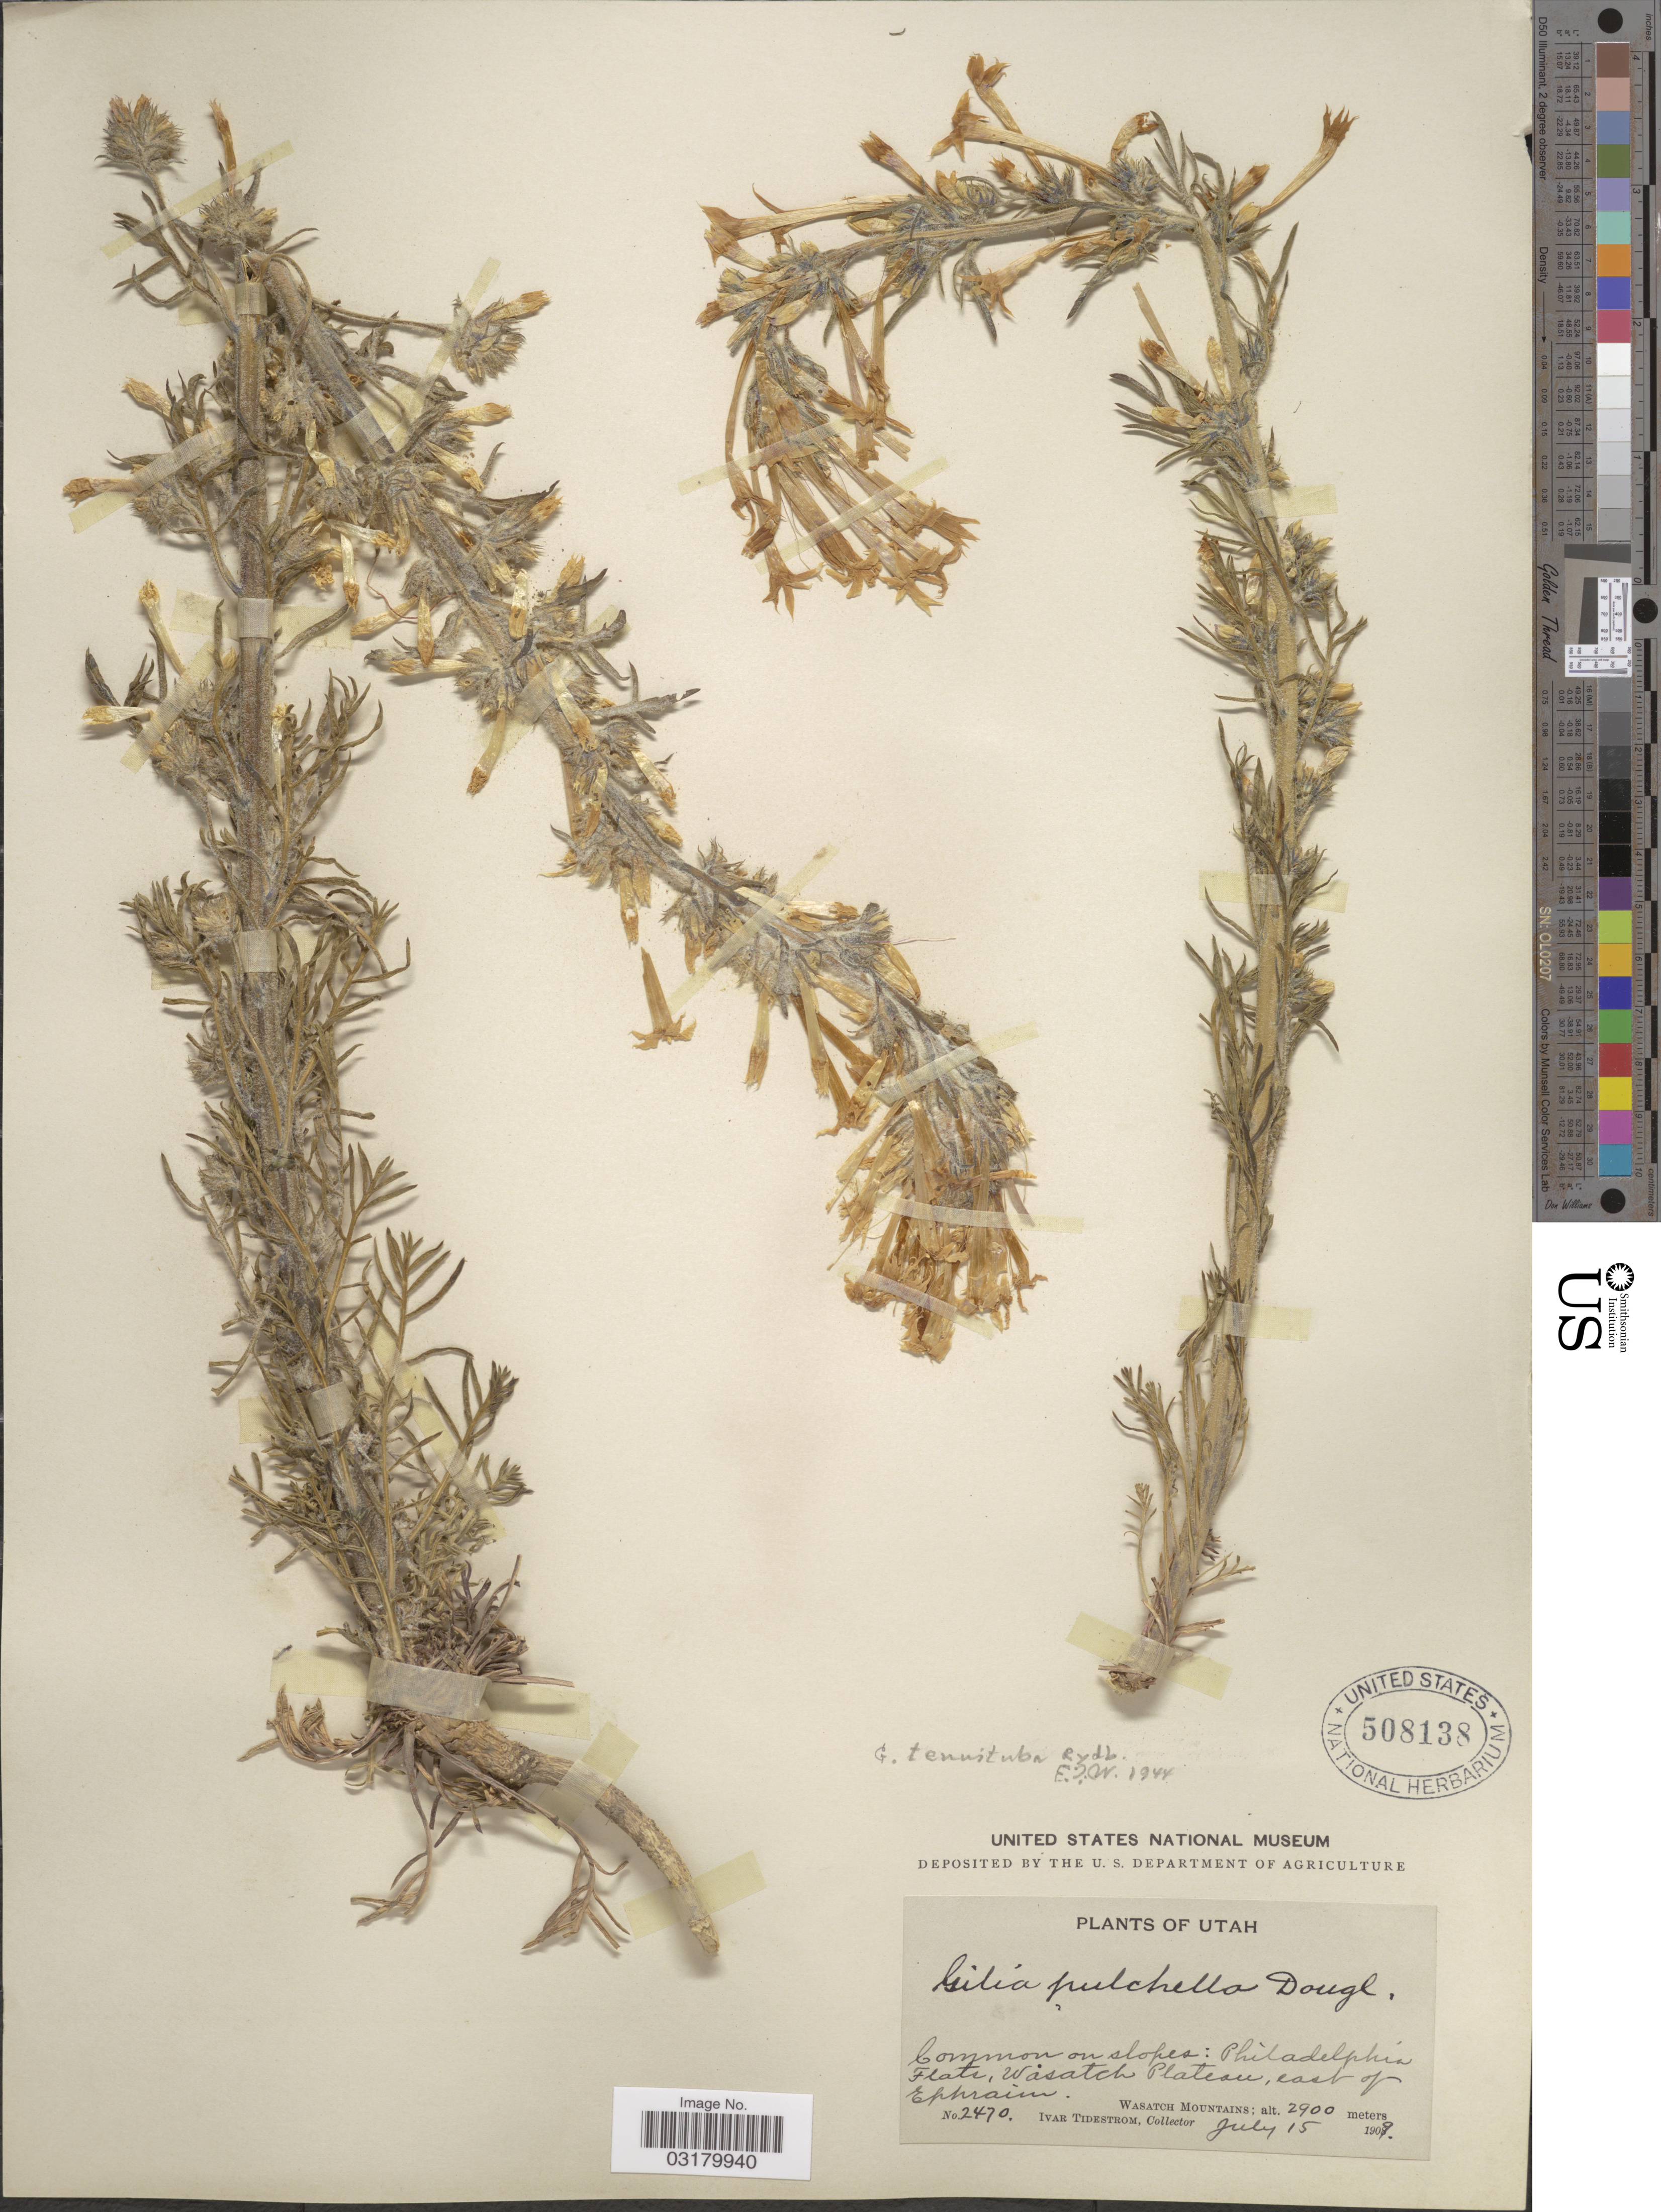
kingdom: Plantae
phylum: Tracheophyta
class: Magnoliopsida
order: Ericales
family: Polemoniaceae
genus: Ipomopsis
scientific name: Ipomopsis tenuituba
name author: (Rydb.) V.E. Grant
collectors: I. F. Tidestrom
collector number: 2470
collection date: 1909-07-15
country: United States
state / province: Utah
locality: Common on slopes: Philadelphia Flats, Wasatch Plateau, east of Ephraim. Wasatch Mountains.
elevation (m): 2900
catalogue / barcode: US 508138